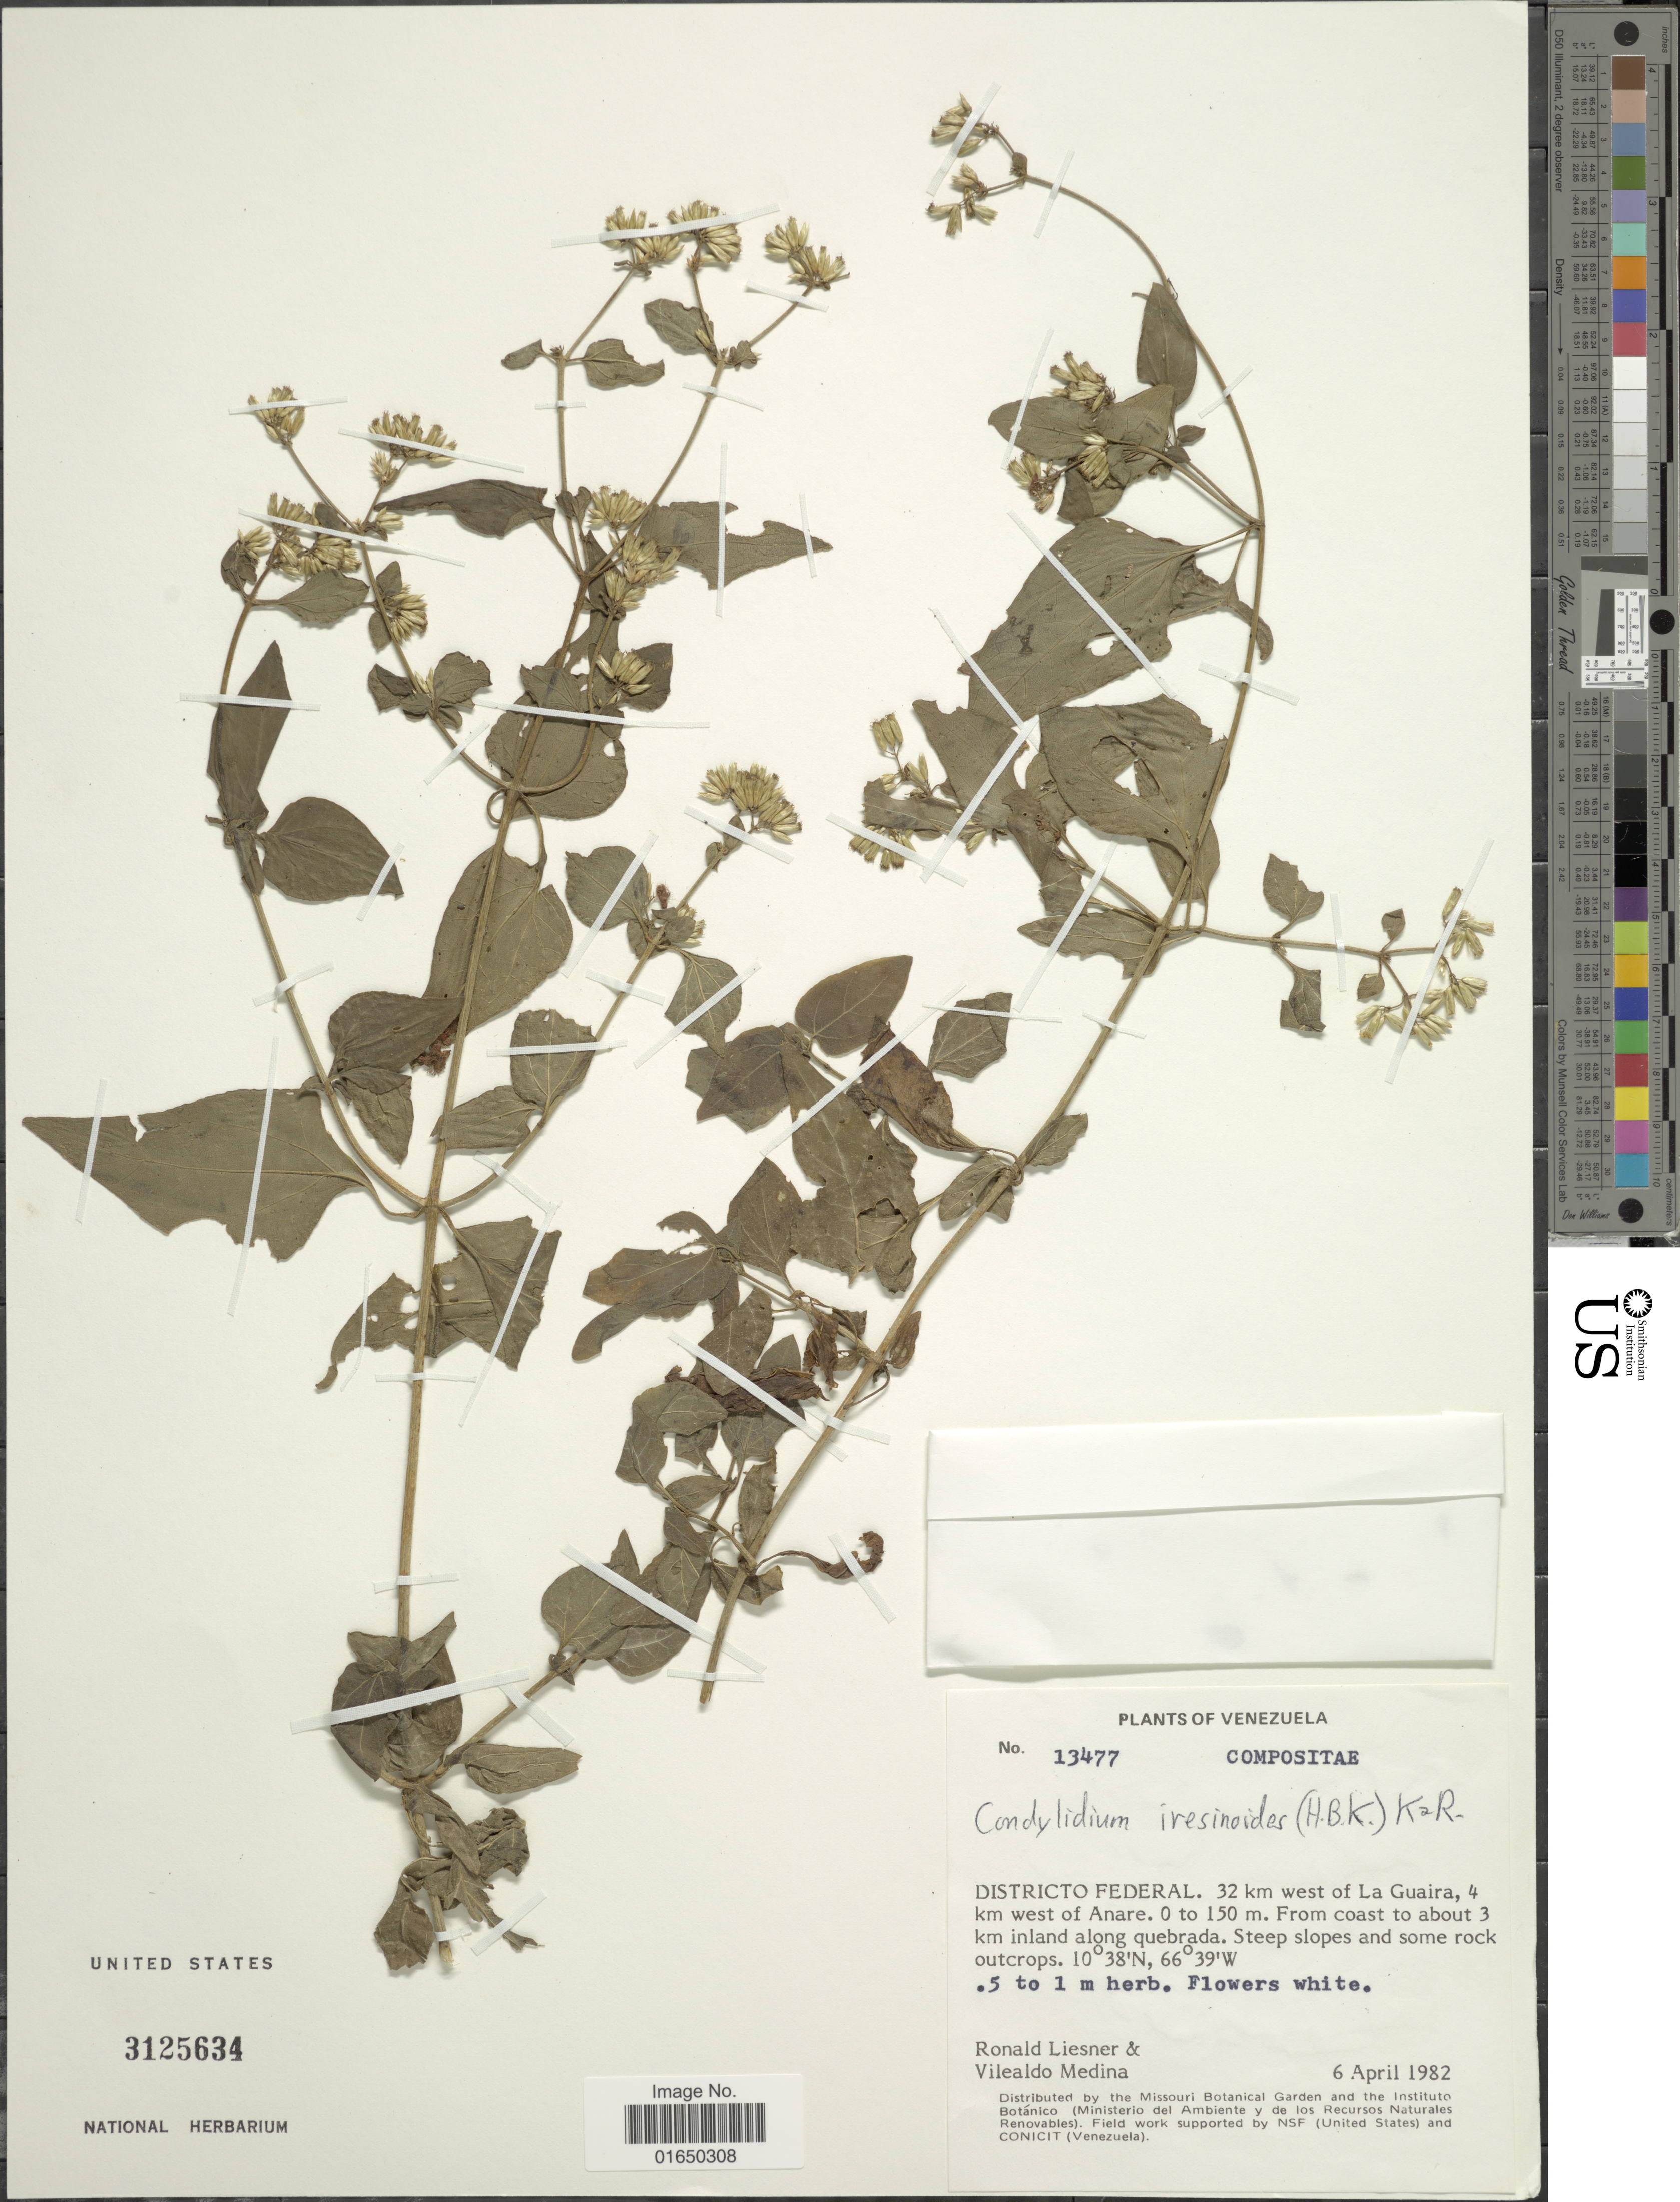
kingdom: Plantae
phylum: Tracheophyta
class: Magnoliopsida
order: Asterales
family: Asteraceae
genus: Condylidium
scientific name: Condylidium iresinoides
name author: (Kunth) R.M. King & H. Rob.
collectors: R. L. Liesner & V. Medina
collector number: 13477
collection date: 1982-04-06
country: Venezuela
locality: Districto Federal. 32 km west of La Guaira, 4 km west of Anare. From coast to about 3 km inland along quebrada. Steep slopes and some outcrops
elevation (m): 0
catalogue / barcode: US 3125634